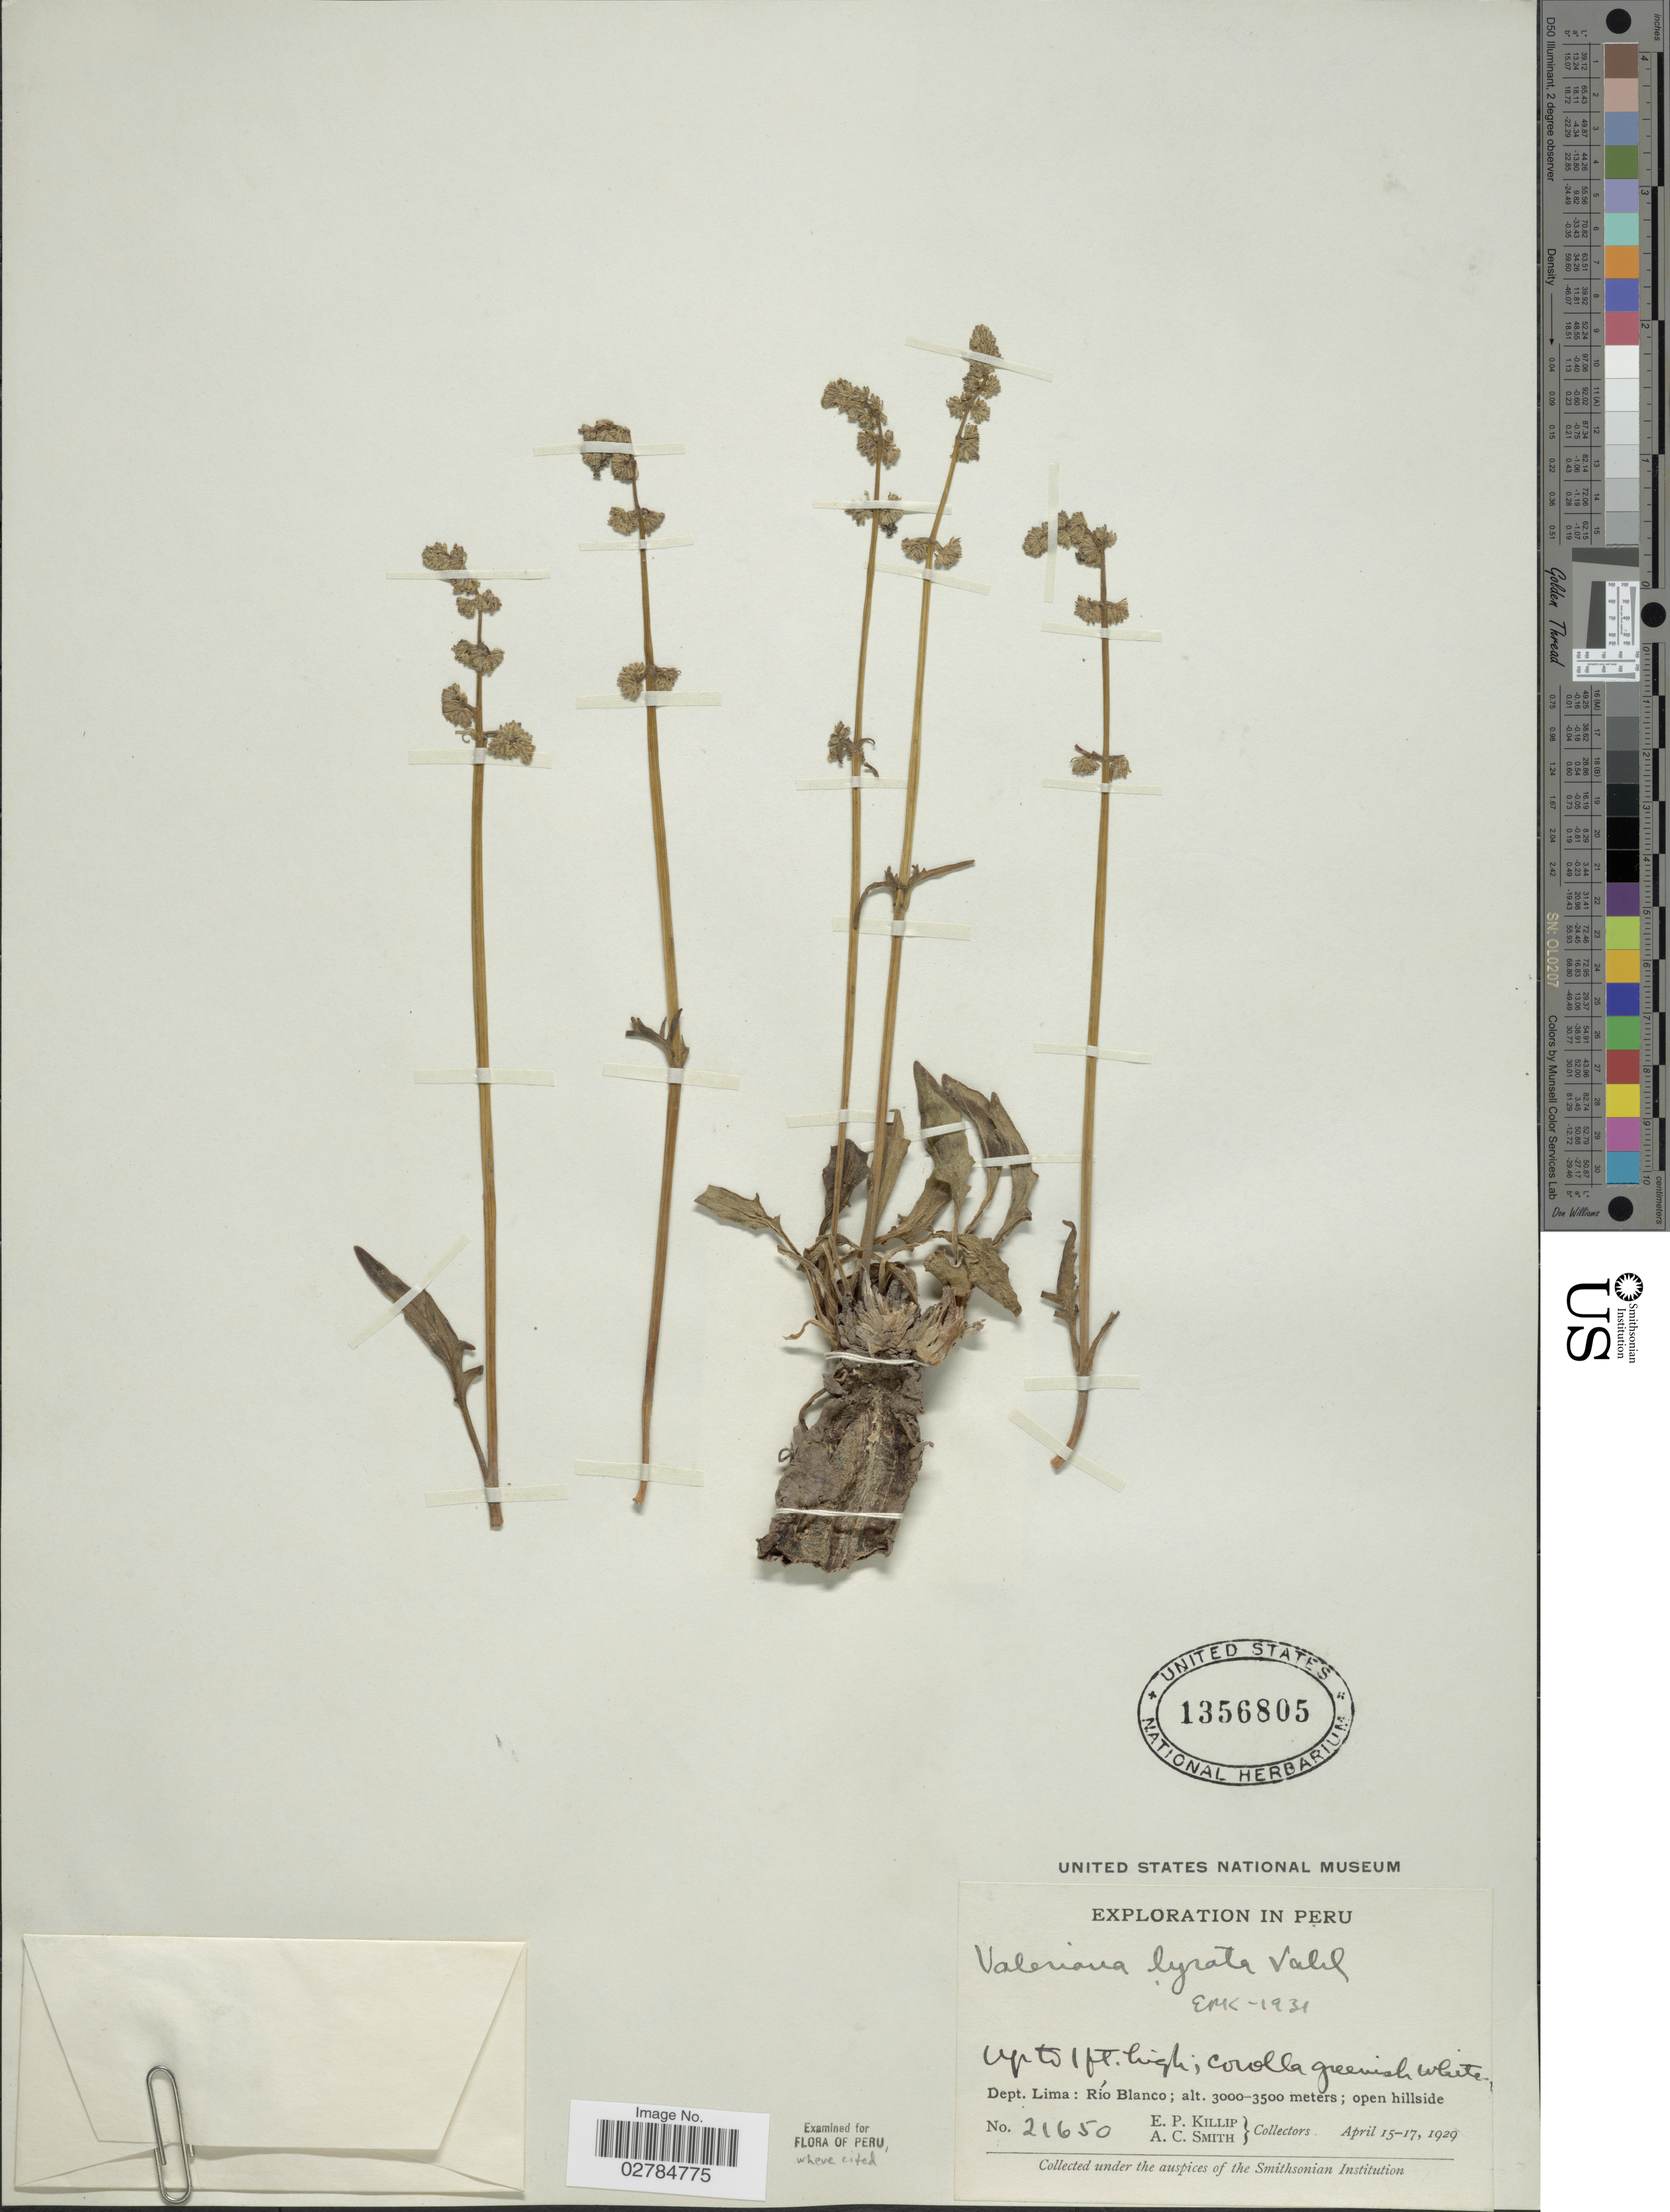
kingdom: Plantae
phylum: Tracheophyta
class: Magnoliopsida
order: Dipsacales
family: Caprifoliaceae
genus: Valeriana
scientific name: Valeriana lyrata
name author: Vahl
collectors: E. P. Killip & A. C. Smith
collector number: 21650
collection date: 1929-04-15/1929-04-17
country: Peru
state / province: Lima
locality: Dept. Lima: Río Blanco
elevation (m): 3000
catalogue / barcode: US 1356805